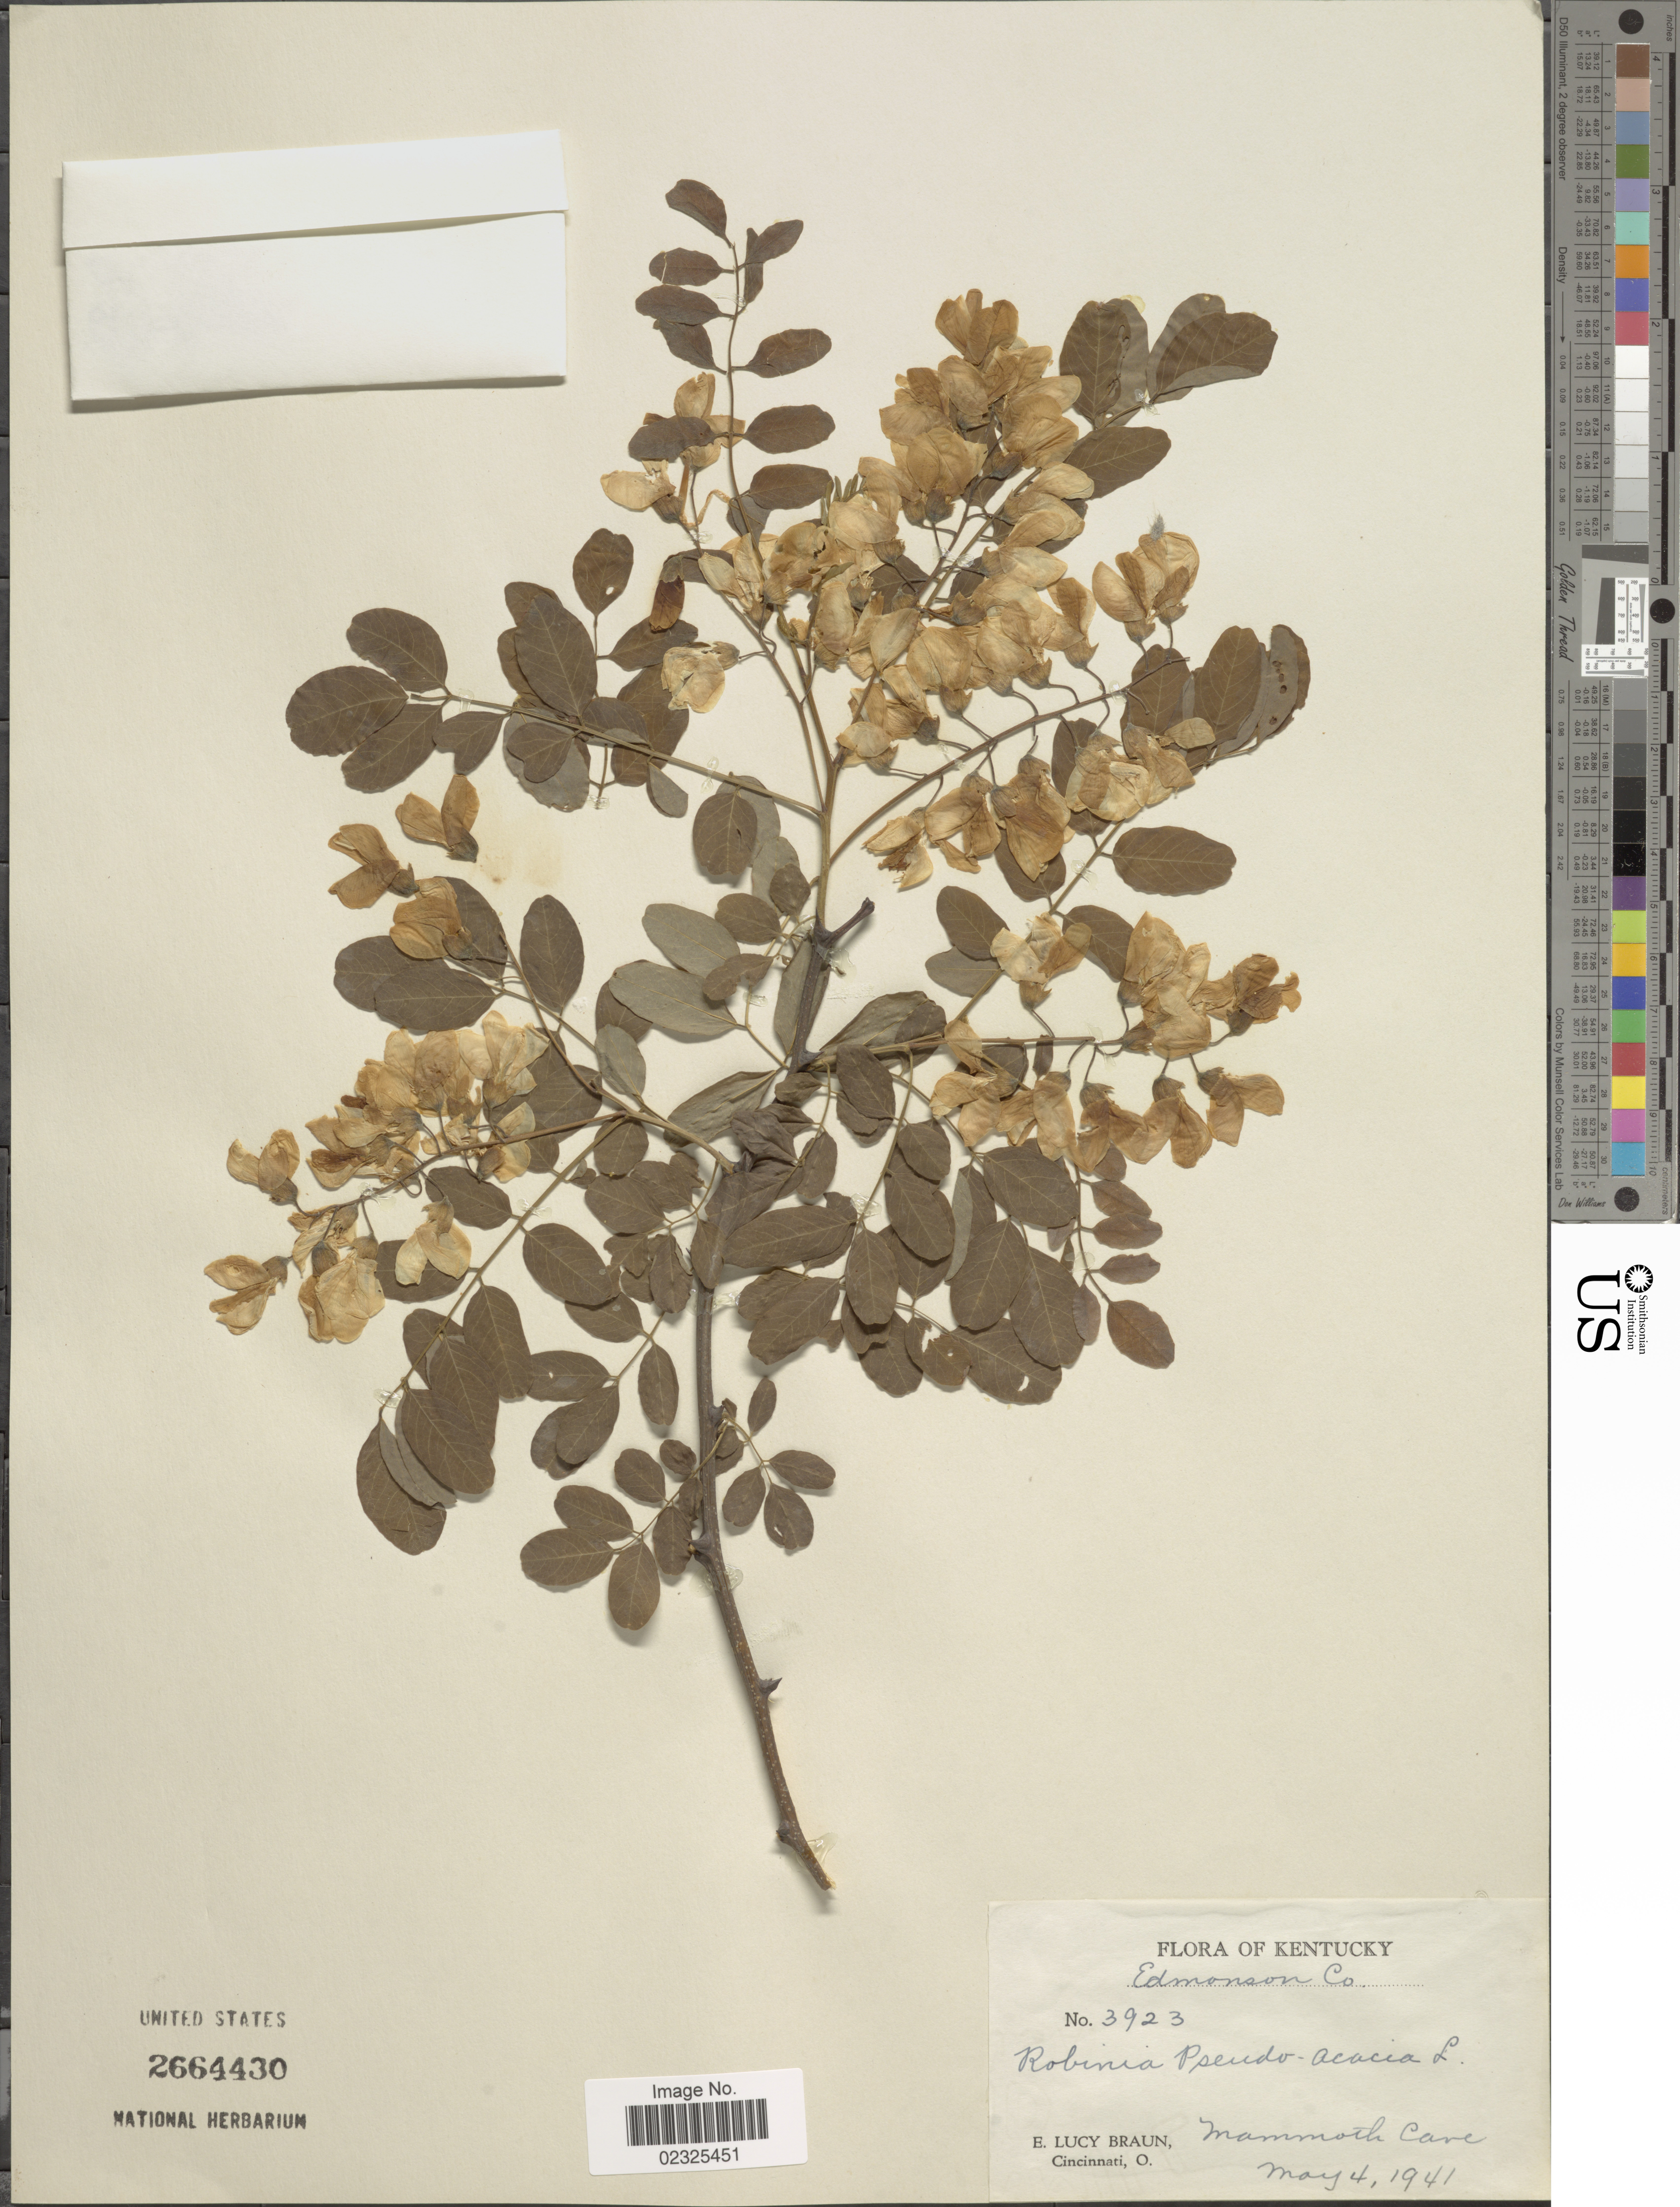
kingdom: Plantae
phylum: Tracheophyta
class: Magnoliopsida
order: Fabales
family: Fabaceae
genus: Robinia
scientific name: Robinia pseudoacacia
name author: L.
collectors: E. L. Braun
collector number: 3923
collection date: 1941-05-04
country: United States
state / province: Kentucky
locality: Mammoth Cave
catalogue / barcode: US 2664430